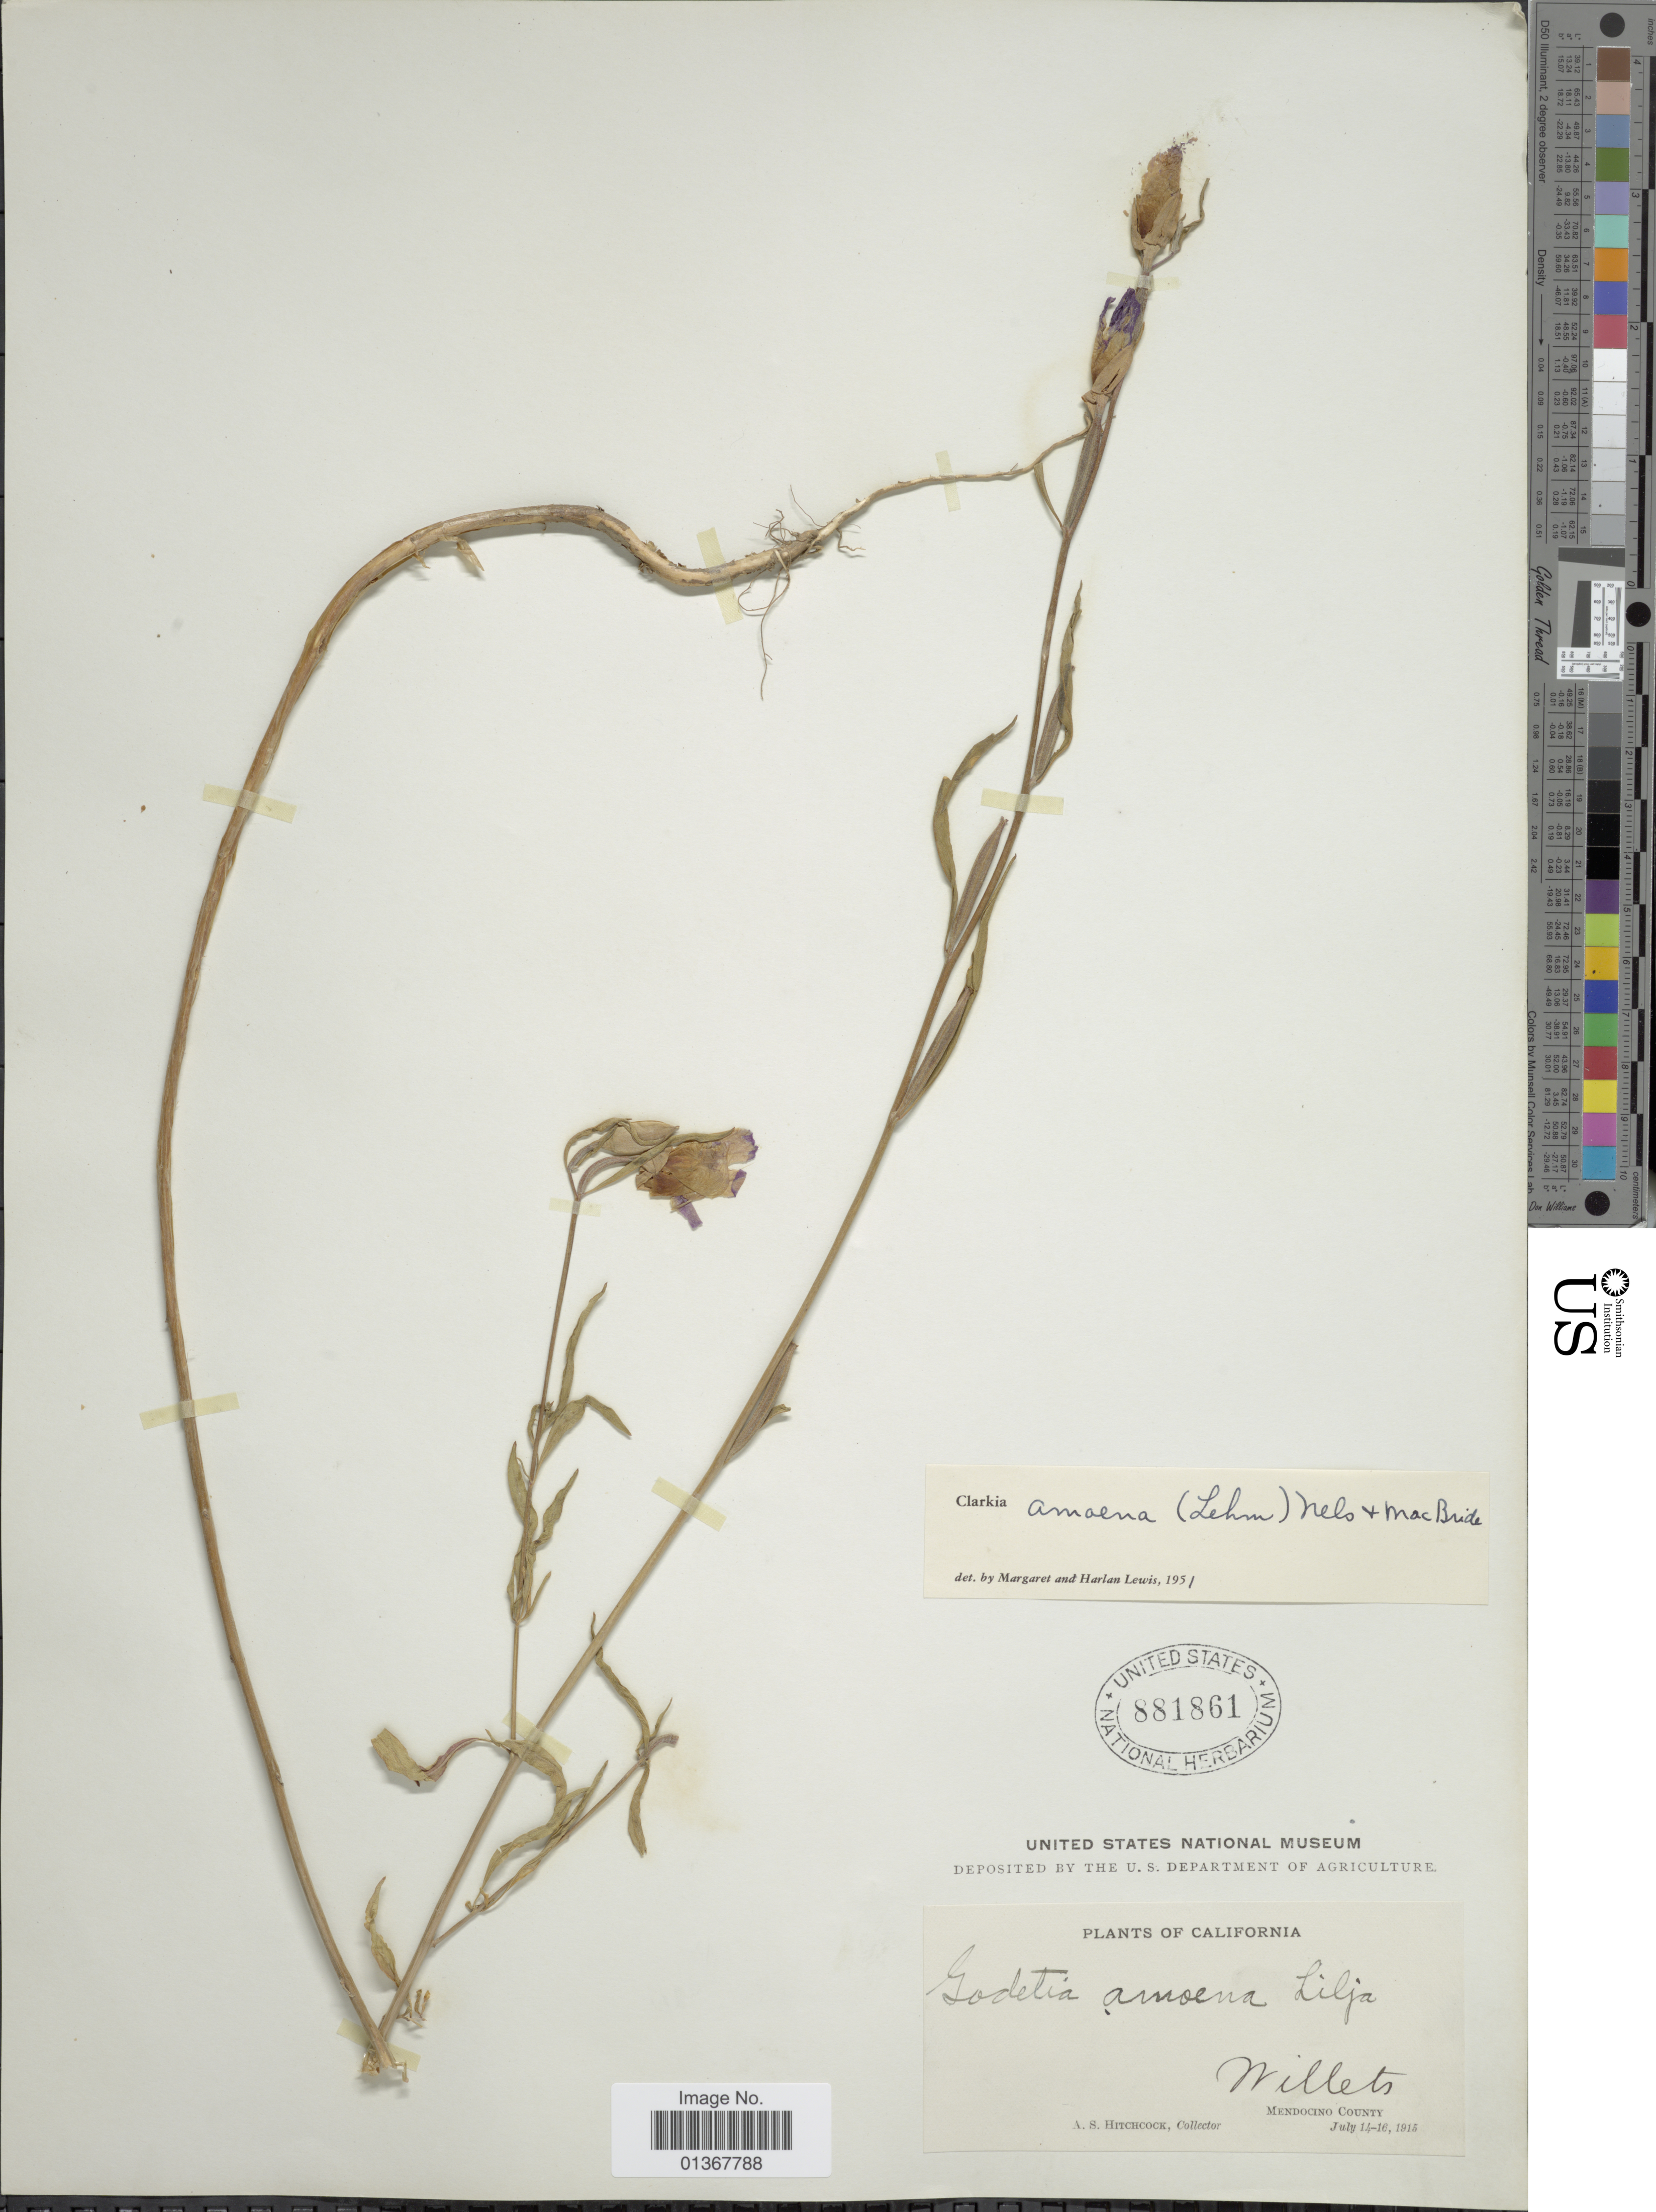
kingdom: Plantae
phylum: Tracheophyta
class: Magnoliopsida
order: Myrtales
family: Onagraceae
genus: Clarkia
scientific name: Clarkia amoena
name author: (Lehm.) A. Nelson & J.F. Macbr.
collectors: A. S. Hitchcock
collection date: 1915-07-14/1915-07-16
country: United States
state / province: California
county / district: Mendocino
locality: Willets, Mendocino County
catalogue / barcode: US 881861